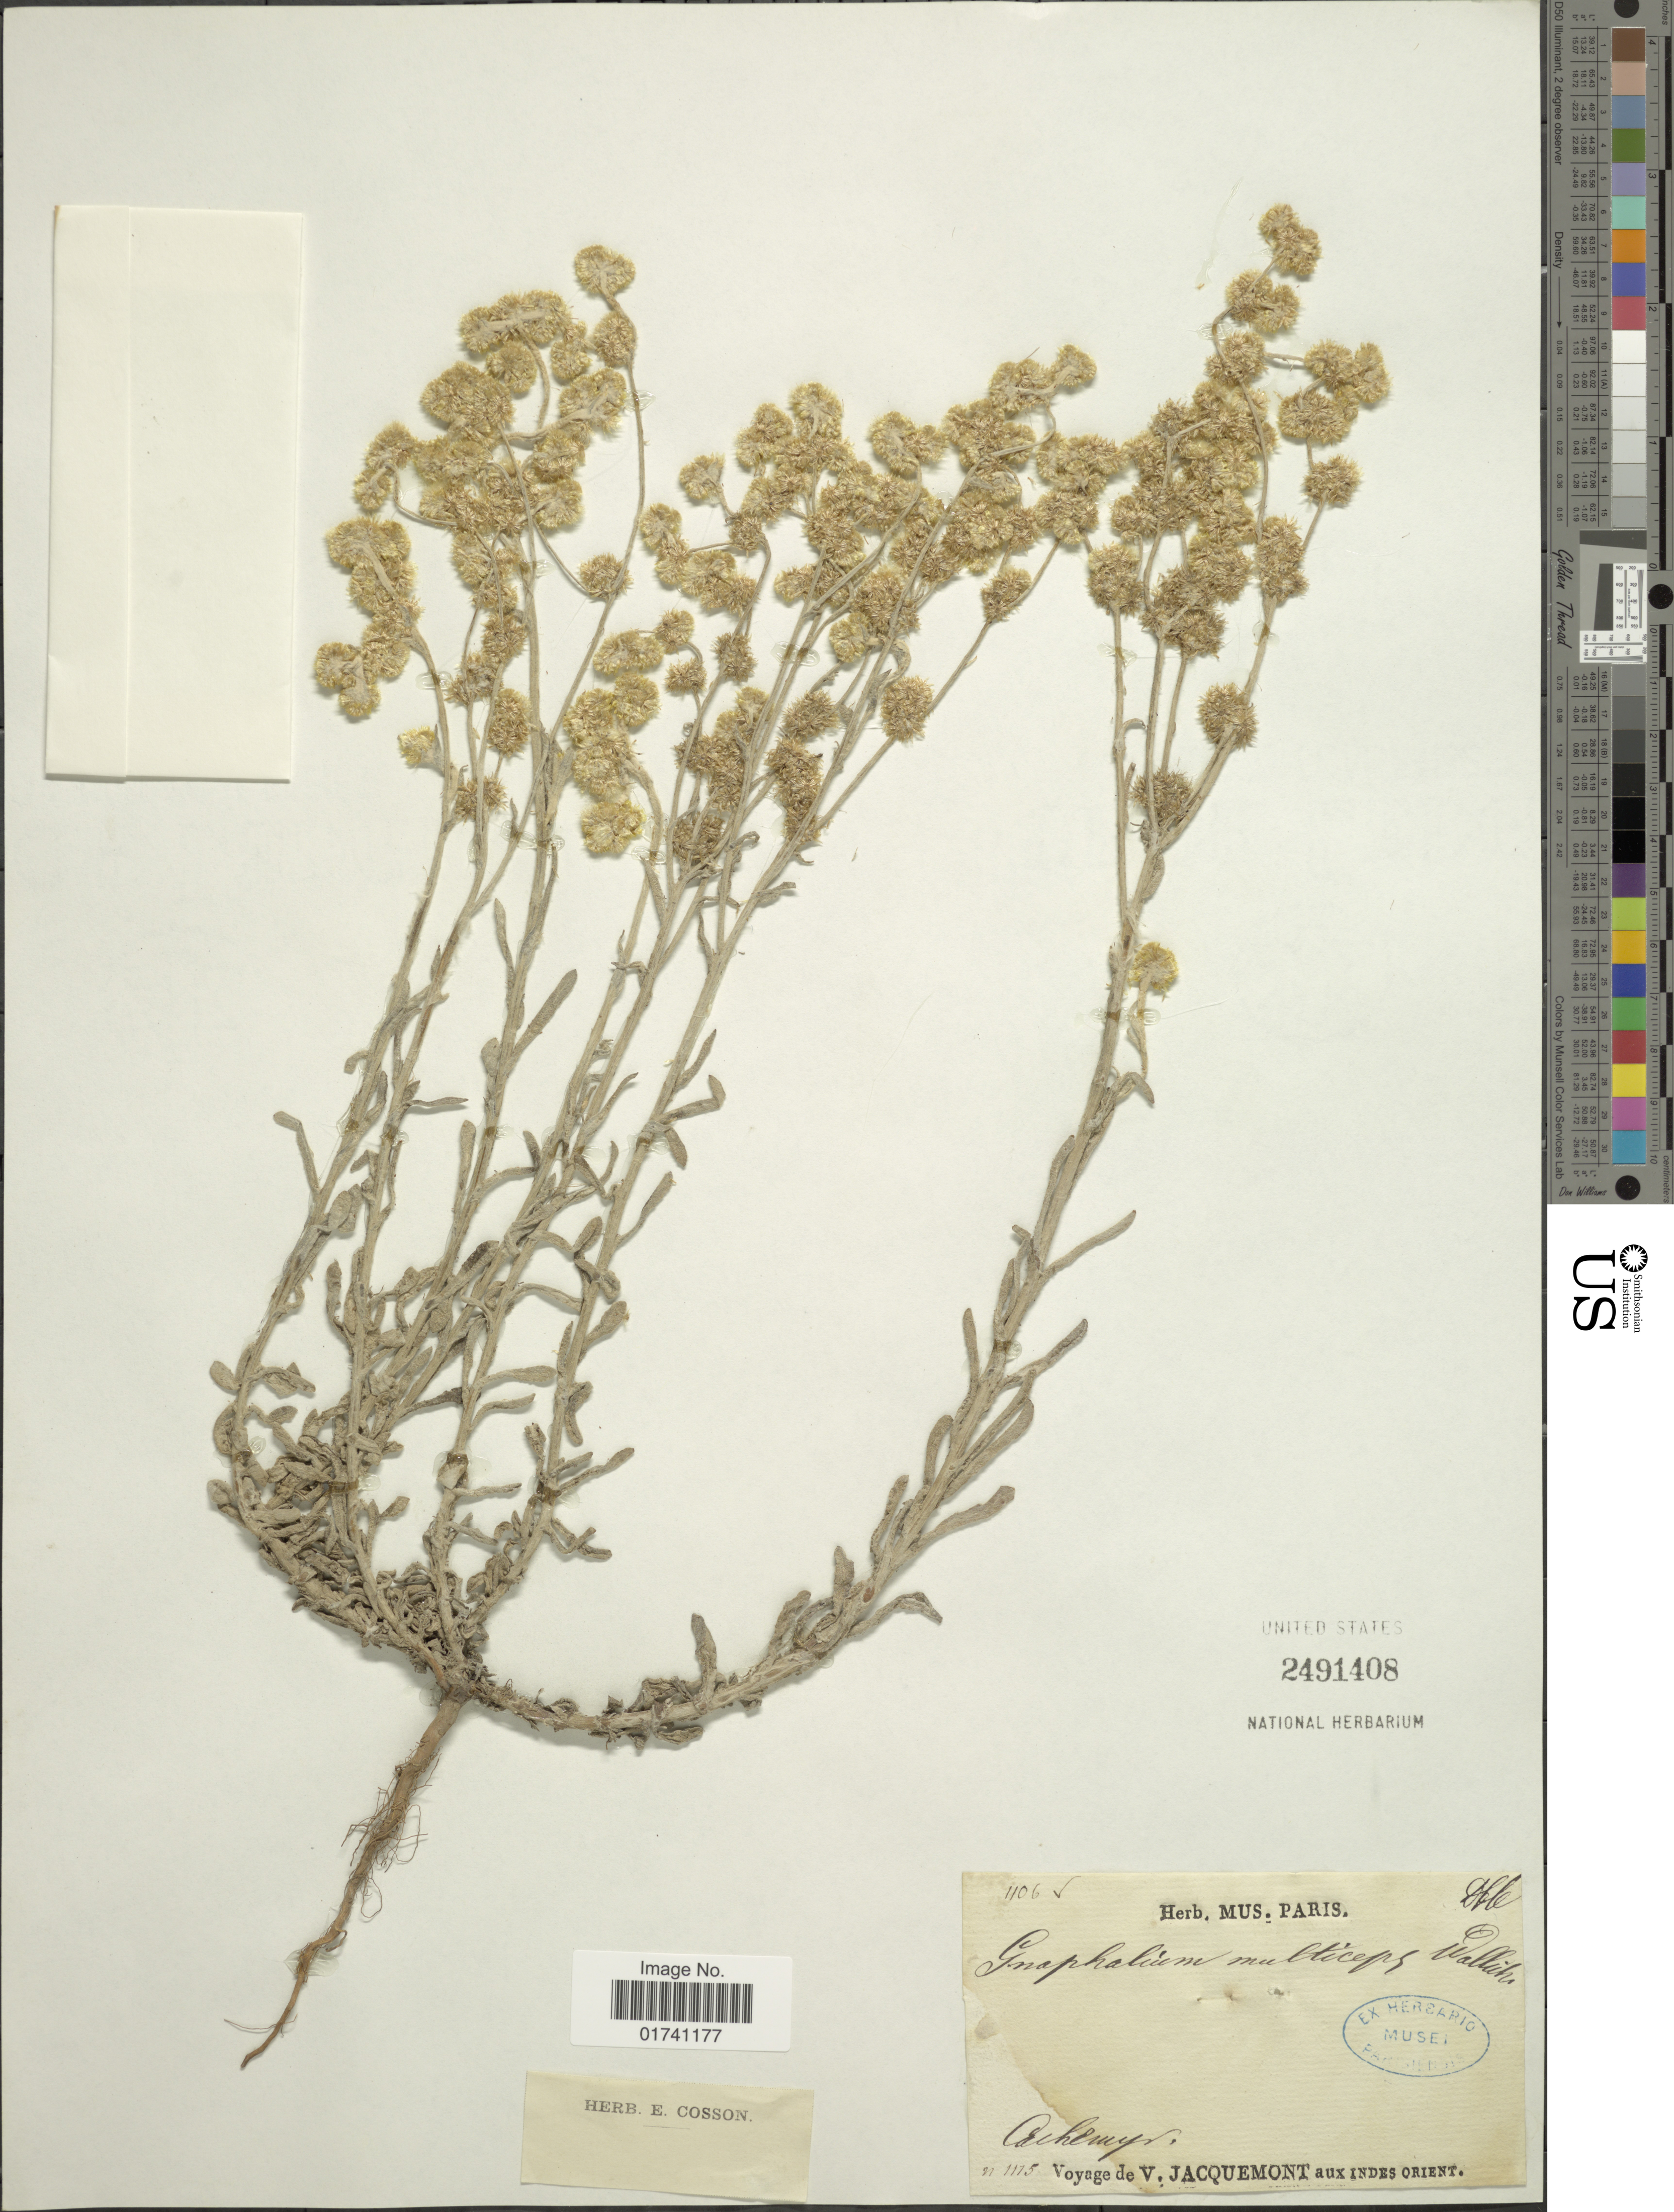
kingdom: Plantae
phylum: Tracheophyta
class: Magnoliopsida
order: Asterales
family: Asteraceae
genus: Laphangium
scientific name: Laphangium affine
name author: (D. Don) Tzvelev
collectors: V. Jacquemont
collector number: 1115*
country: India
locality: Aschemps. Indes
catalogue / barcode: US 2491408